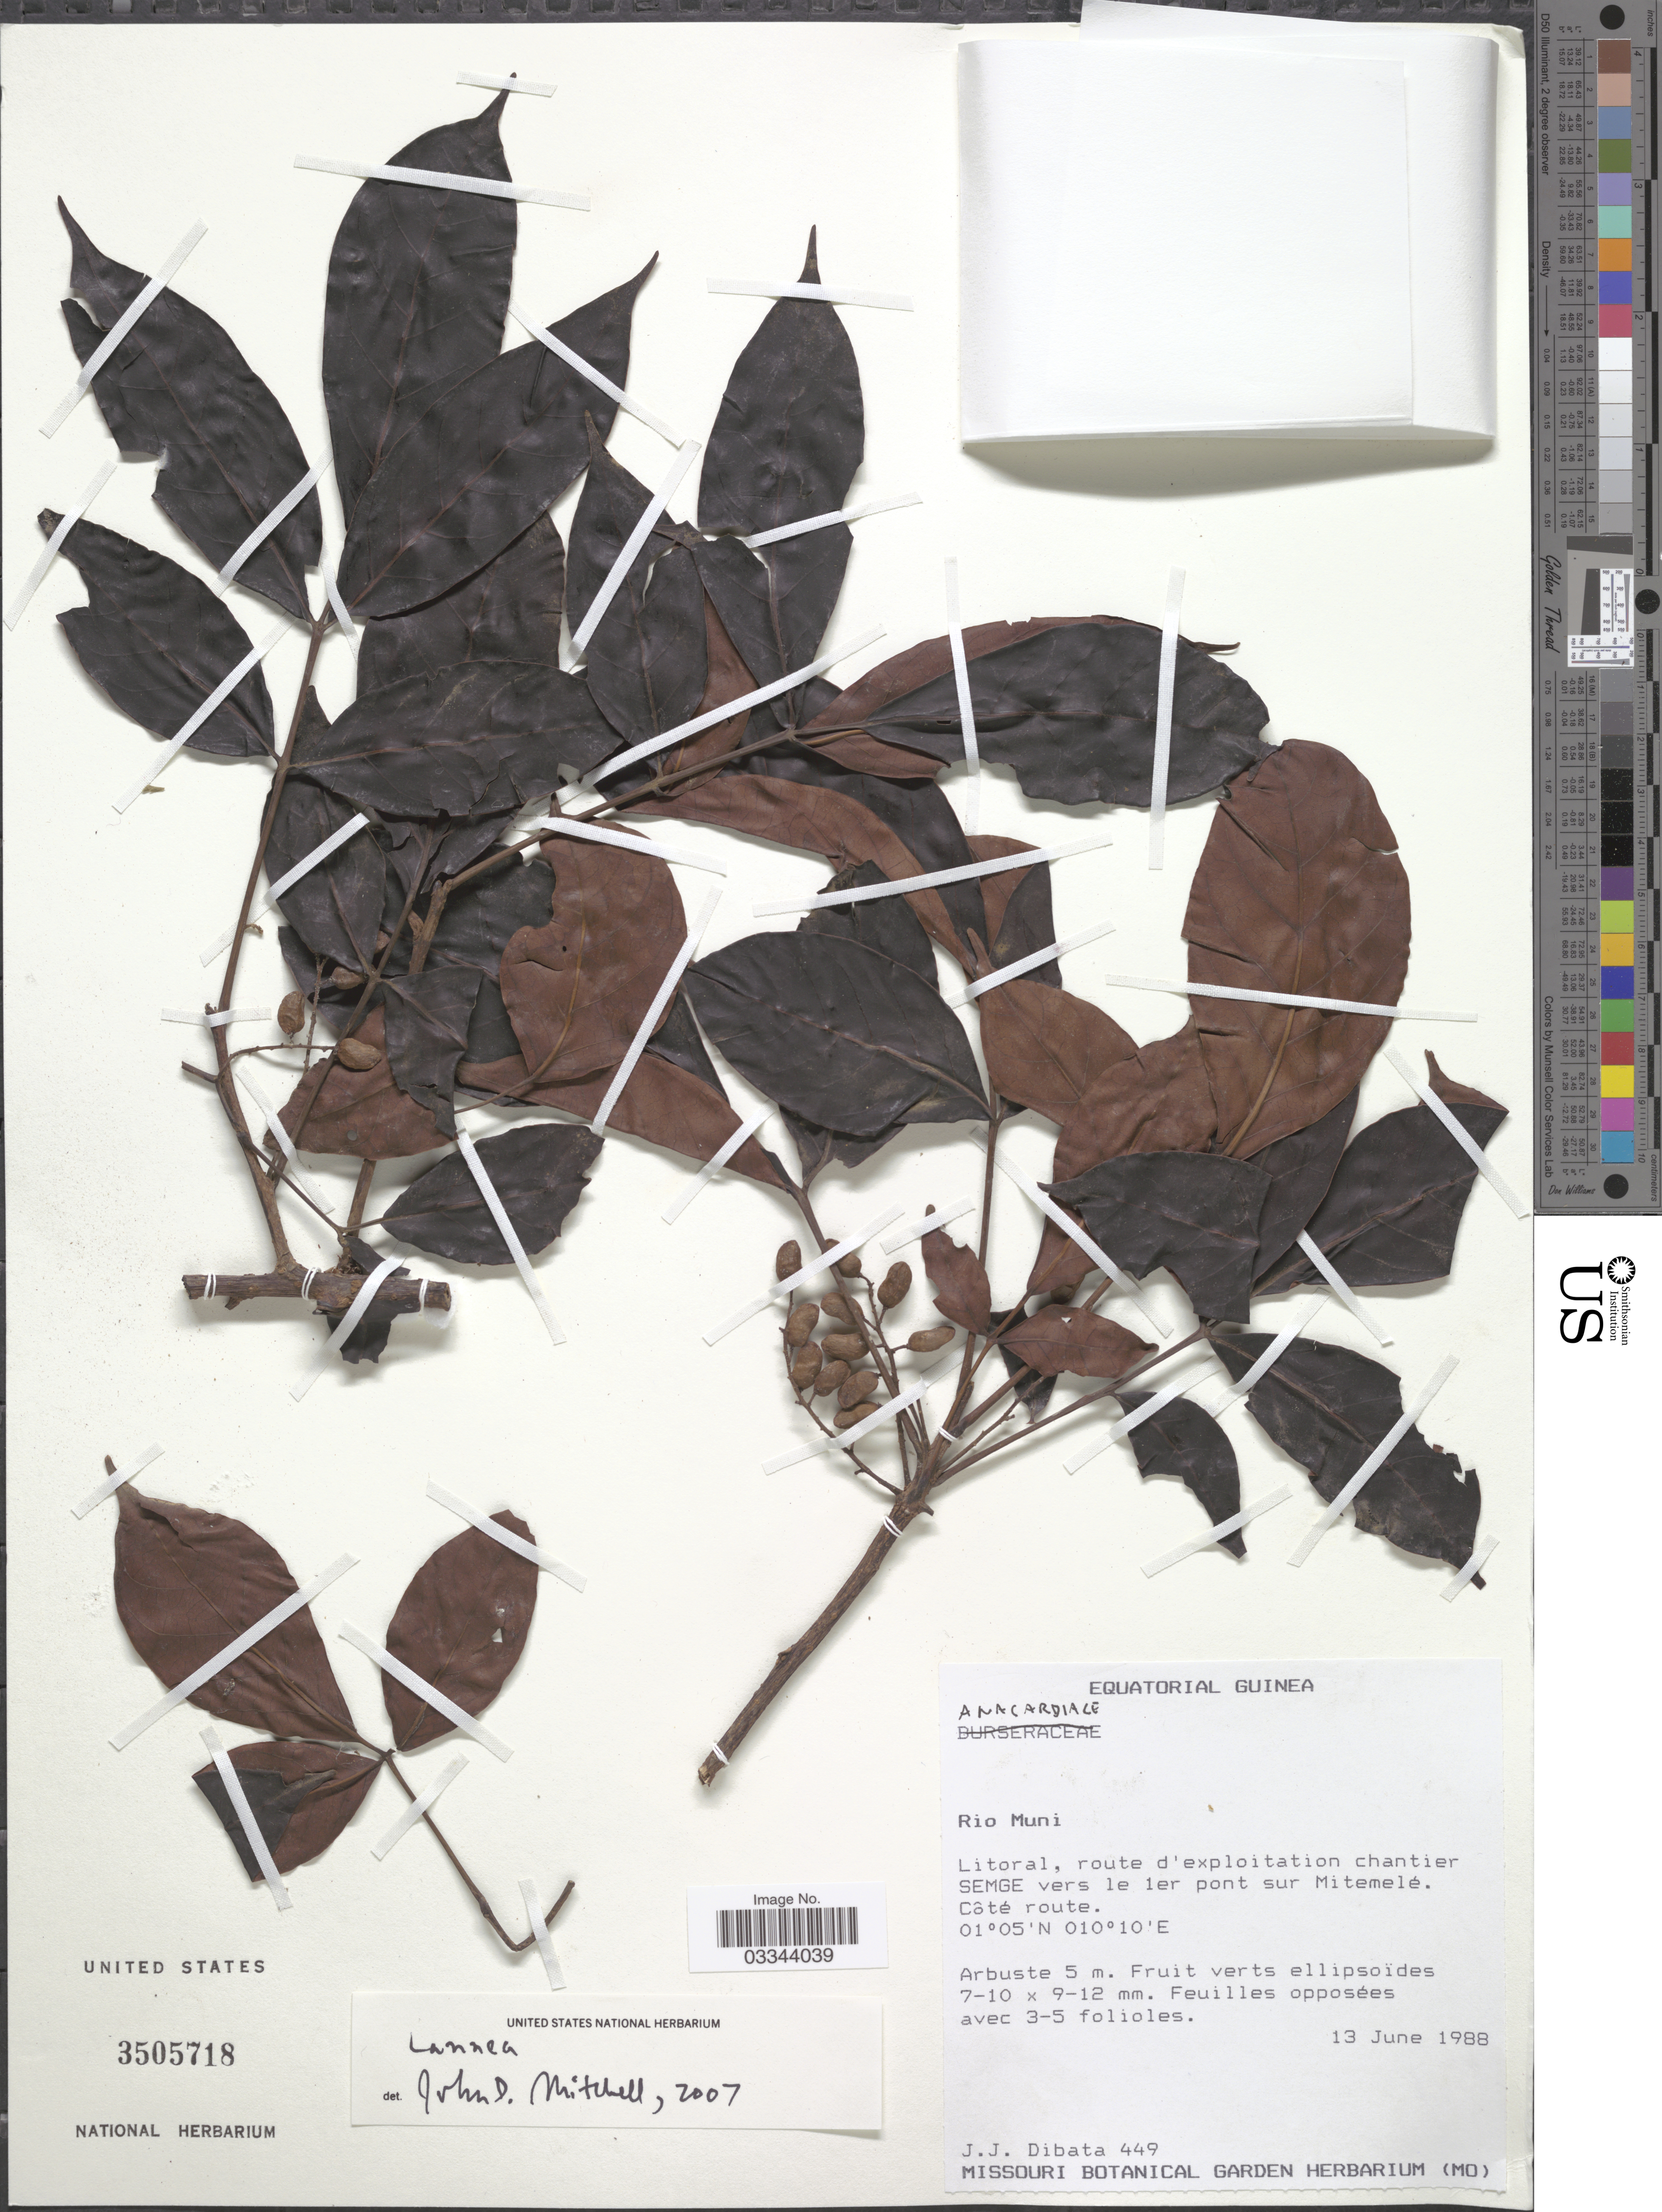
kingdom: Plantae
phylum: Tracheophyta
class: Magnoliopsida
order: Sapindales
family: Anacardiaceae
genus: Lannea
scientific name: Lannea sp.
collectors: J. Dibata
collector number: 449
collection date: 1988-06-13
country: Equatorial Guinea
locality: Rio Muni, Litoral, route d'exploitation chantier SEMGE vers le 1er pont sur Mitemelé Côté route.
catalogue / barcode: US 3505718